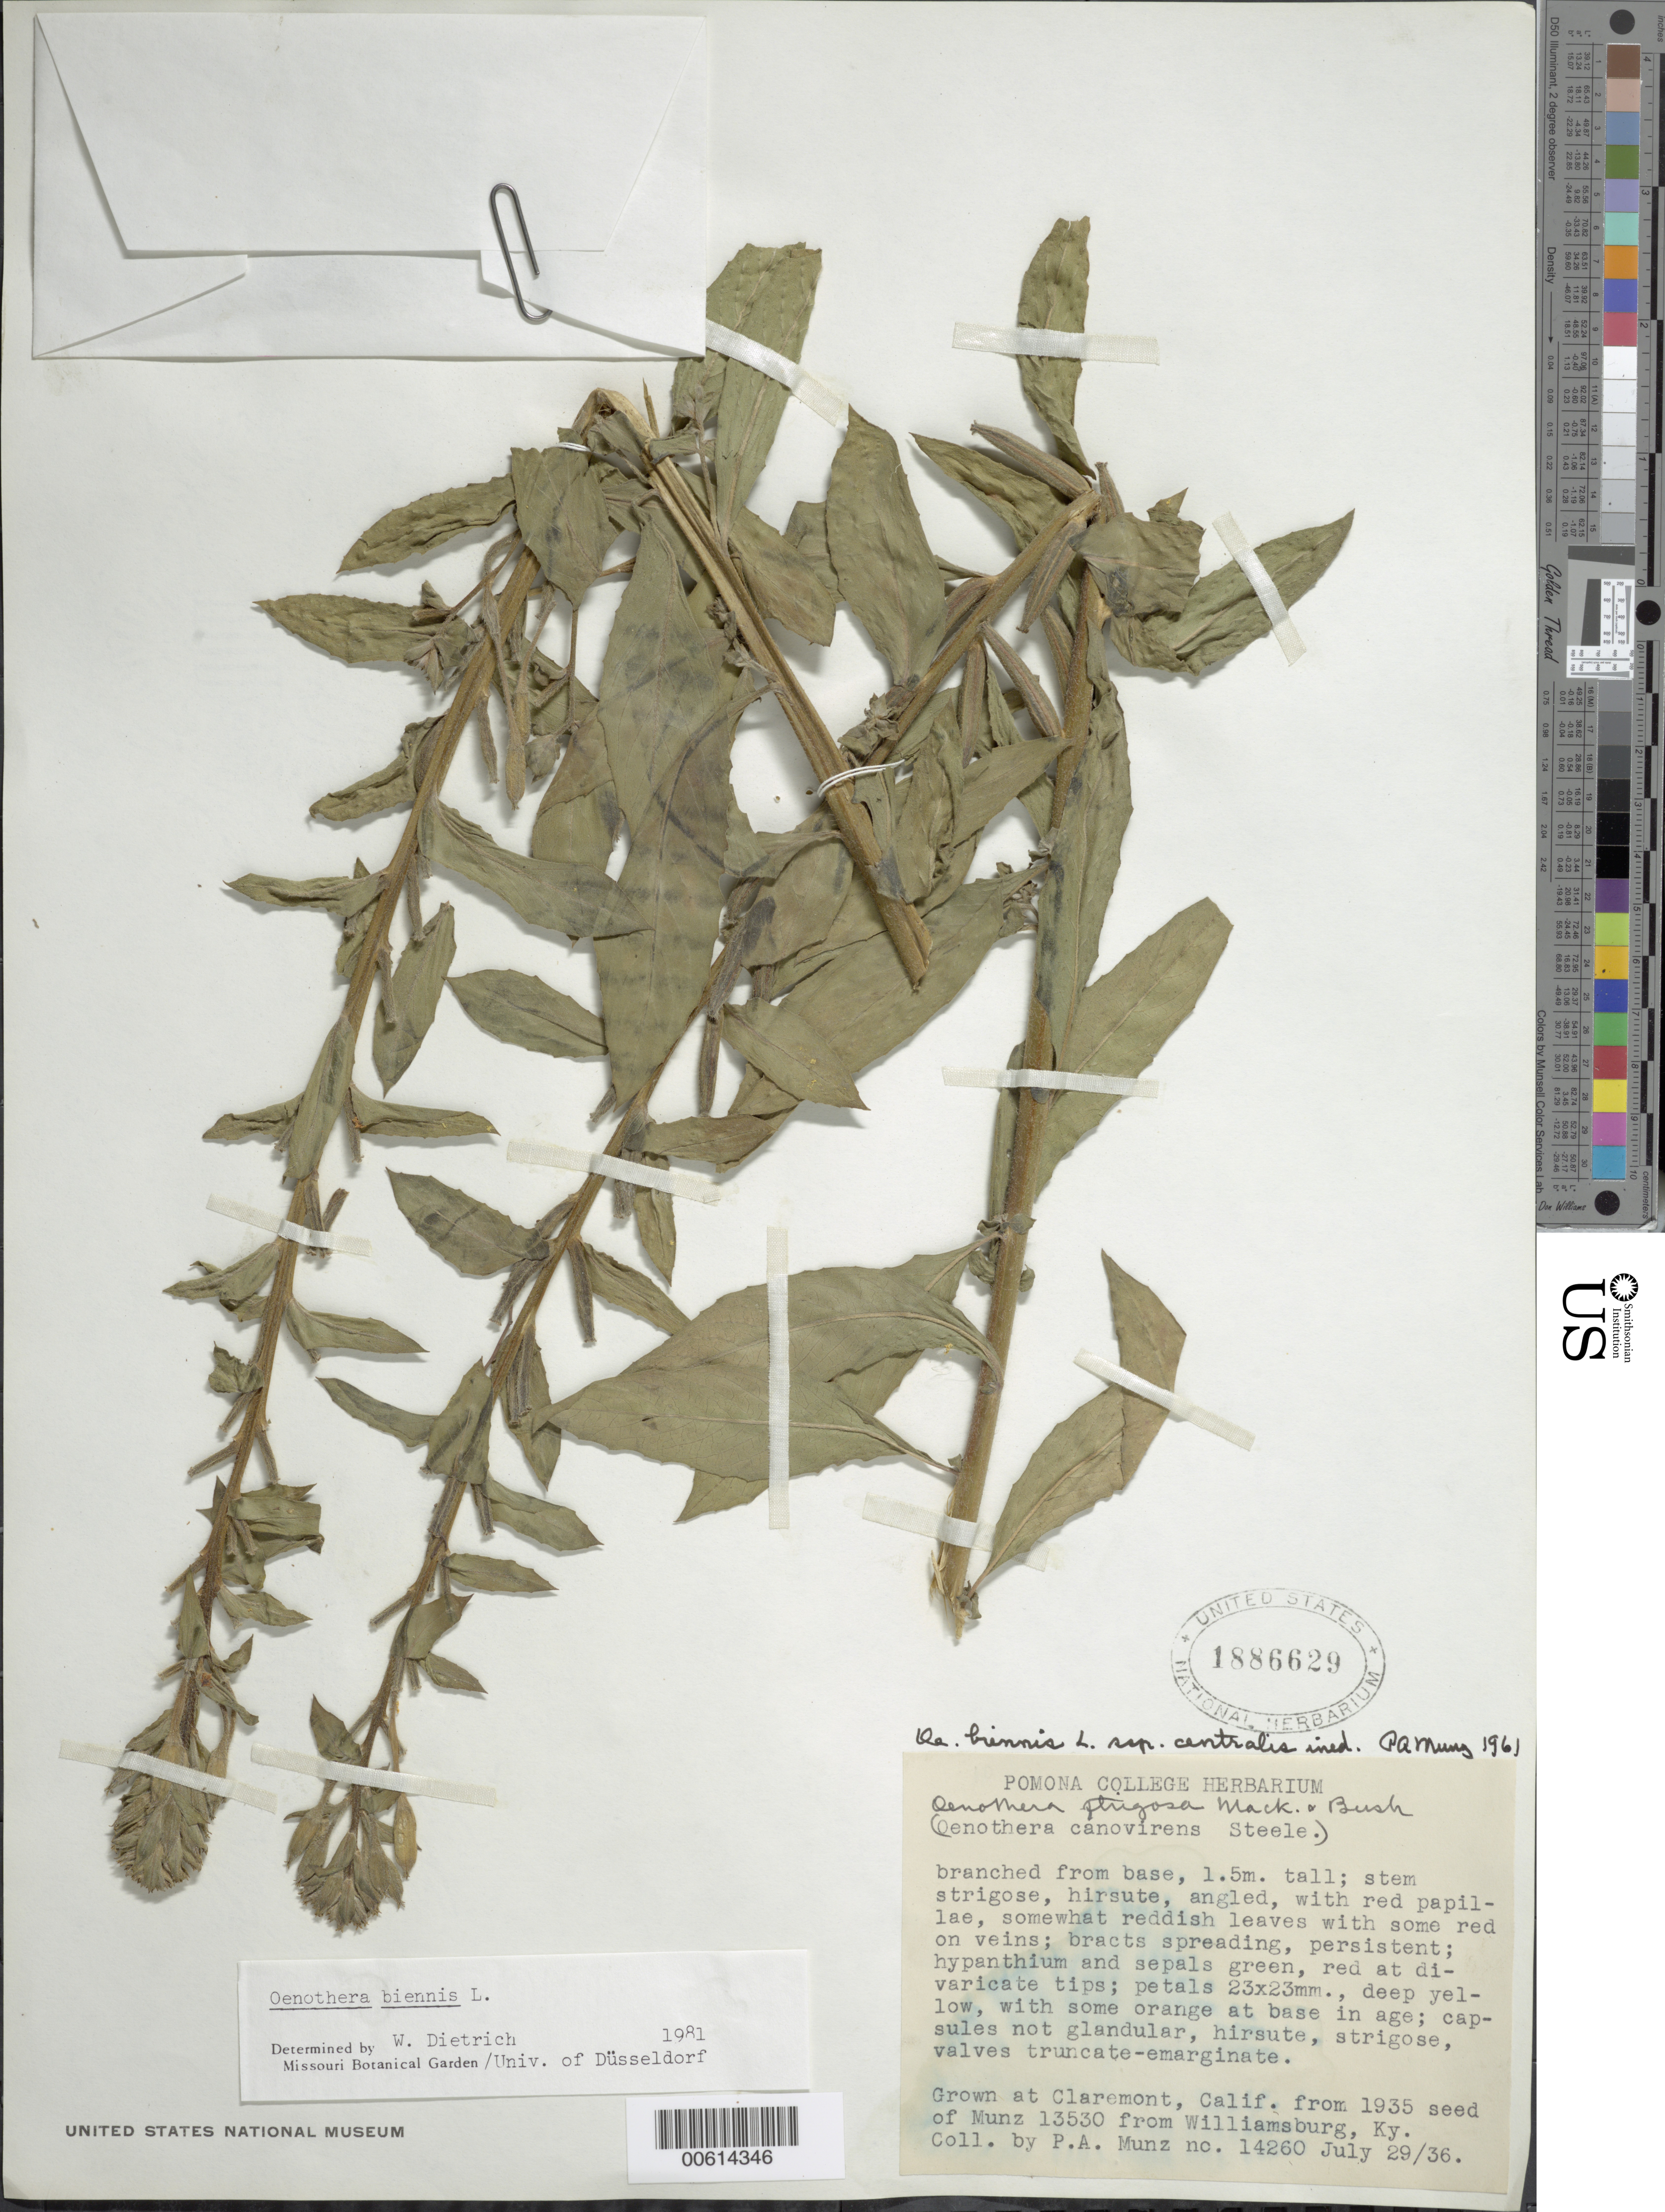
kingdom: Plantae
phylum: Tracheophyta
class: Magnoliopsida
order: Myrtales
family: Onagraceae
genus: Oenothera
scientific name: Oenothera biennis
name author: L.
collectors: P. A. Munz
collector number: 14260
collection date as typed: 20 Jul 1936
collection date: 1936-07-20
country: United States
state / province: California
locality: Pomona College, Claremont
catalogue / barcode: US 1886629